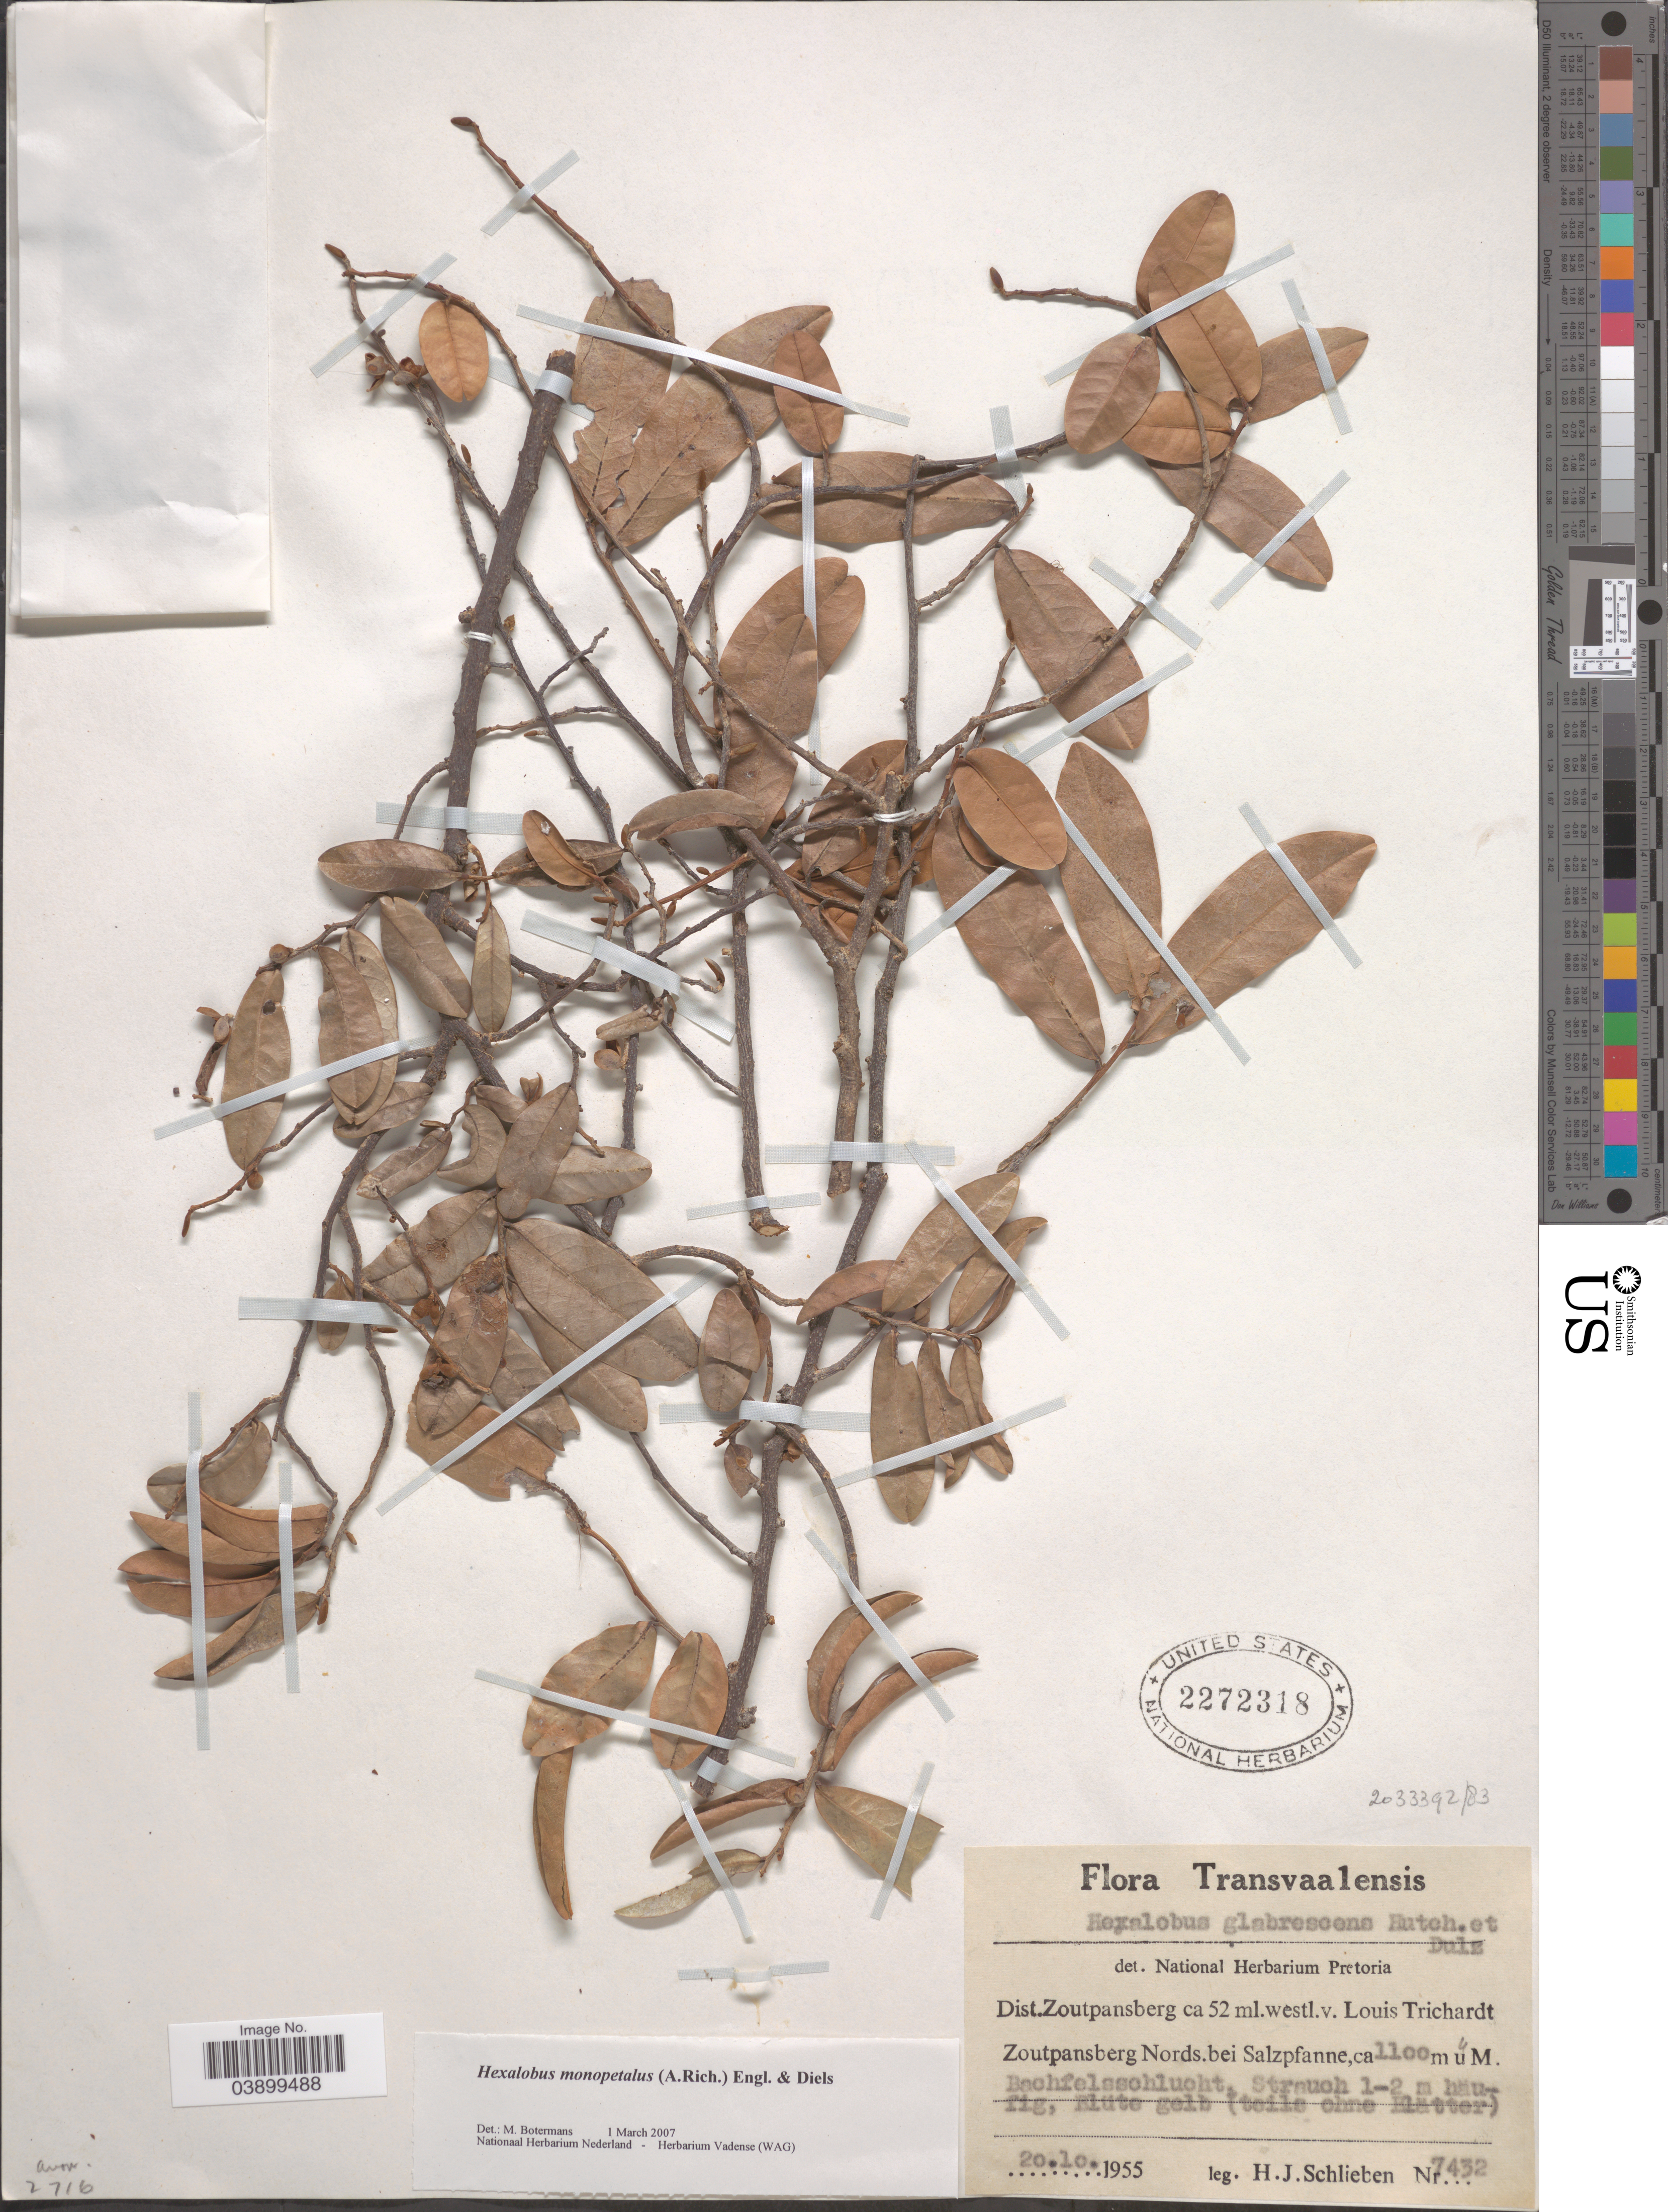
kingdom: Plantae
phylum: Tracheophyta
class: Magnoliopsida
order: Magnoliales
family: Annonaceae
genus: Hexalobus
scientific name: Hexalobus monopetalus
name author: (A. Rich.) Engl. & Diels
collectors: H. J. Schlieben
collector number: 7432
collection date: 1955-10-20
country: South Africa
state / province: Limpopo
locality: Transvaalensis. Dist.Zoutpansberg ca 52ml.westl.v. Louis Trichardt. Zoutpansberg Nords. bei Salzpfanne.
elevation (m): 1100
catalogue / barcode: US 2272318